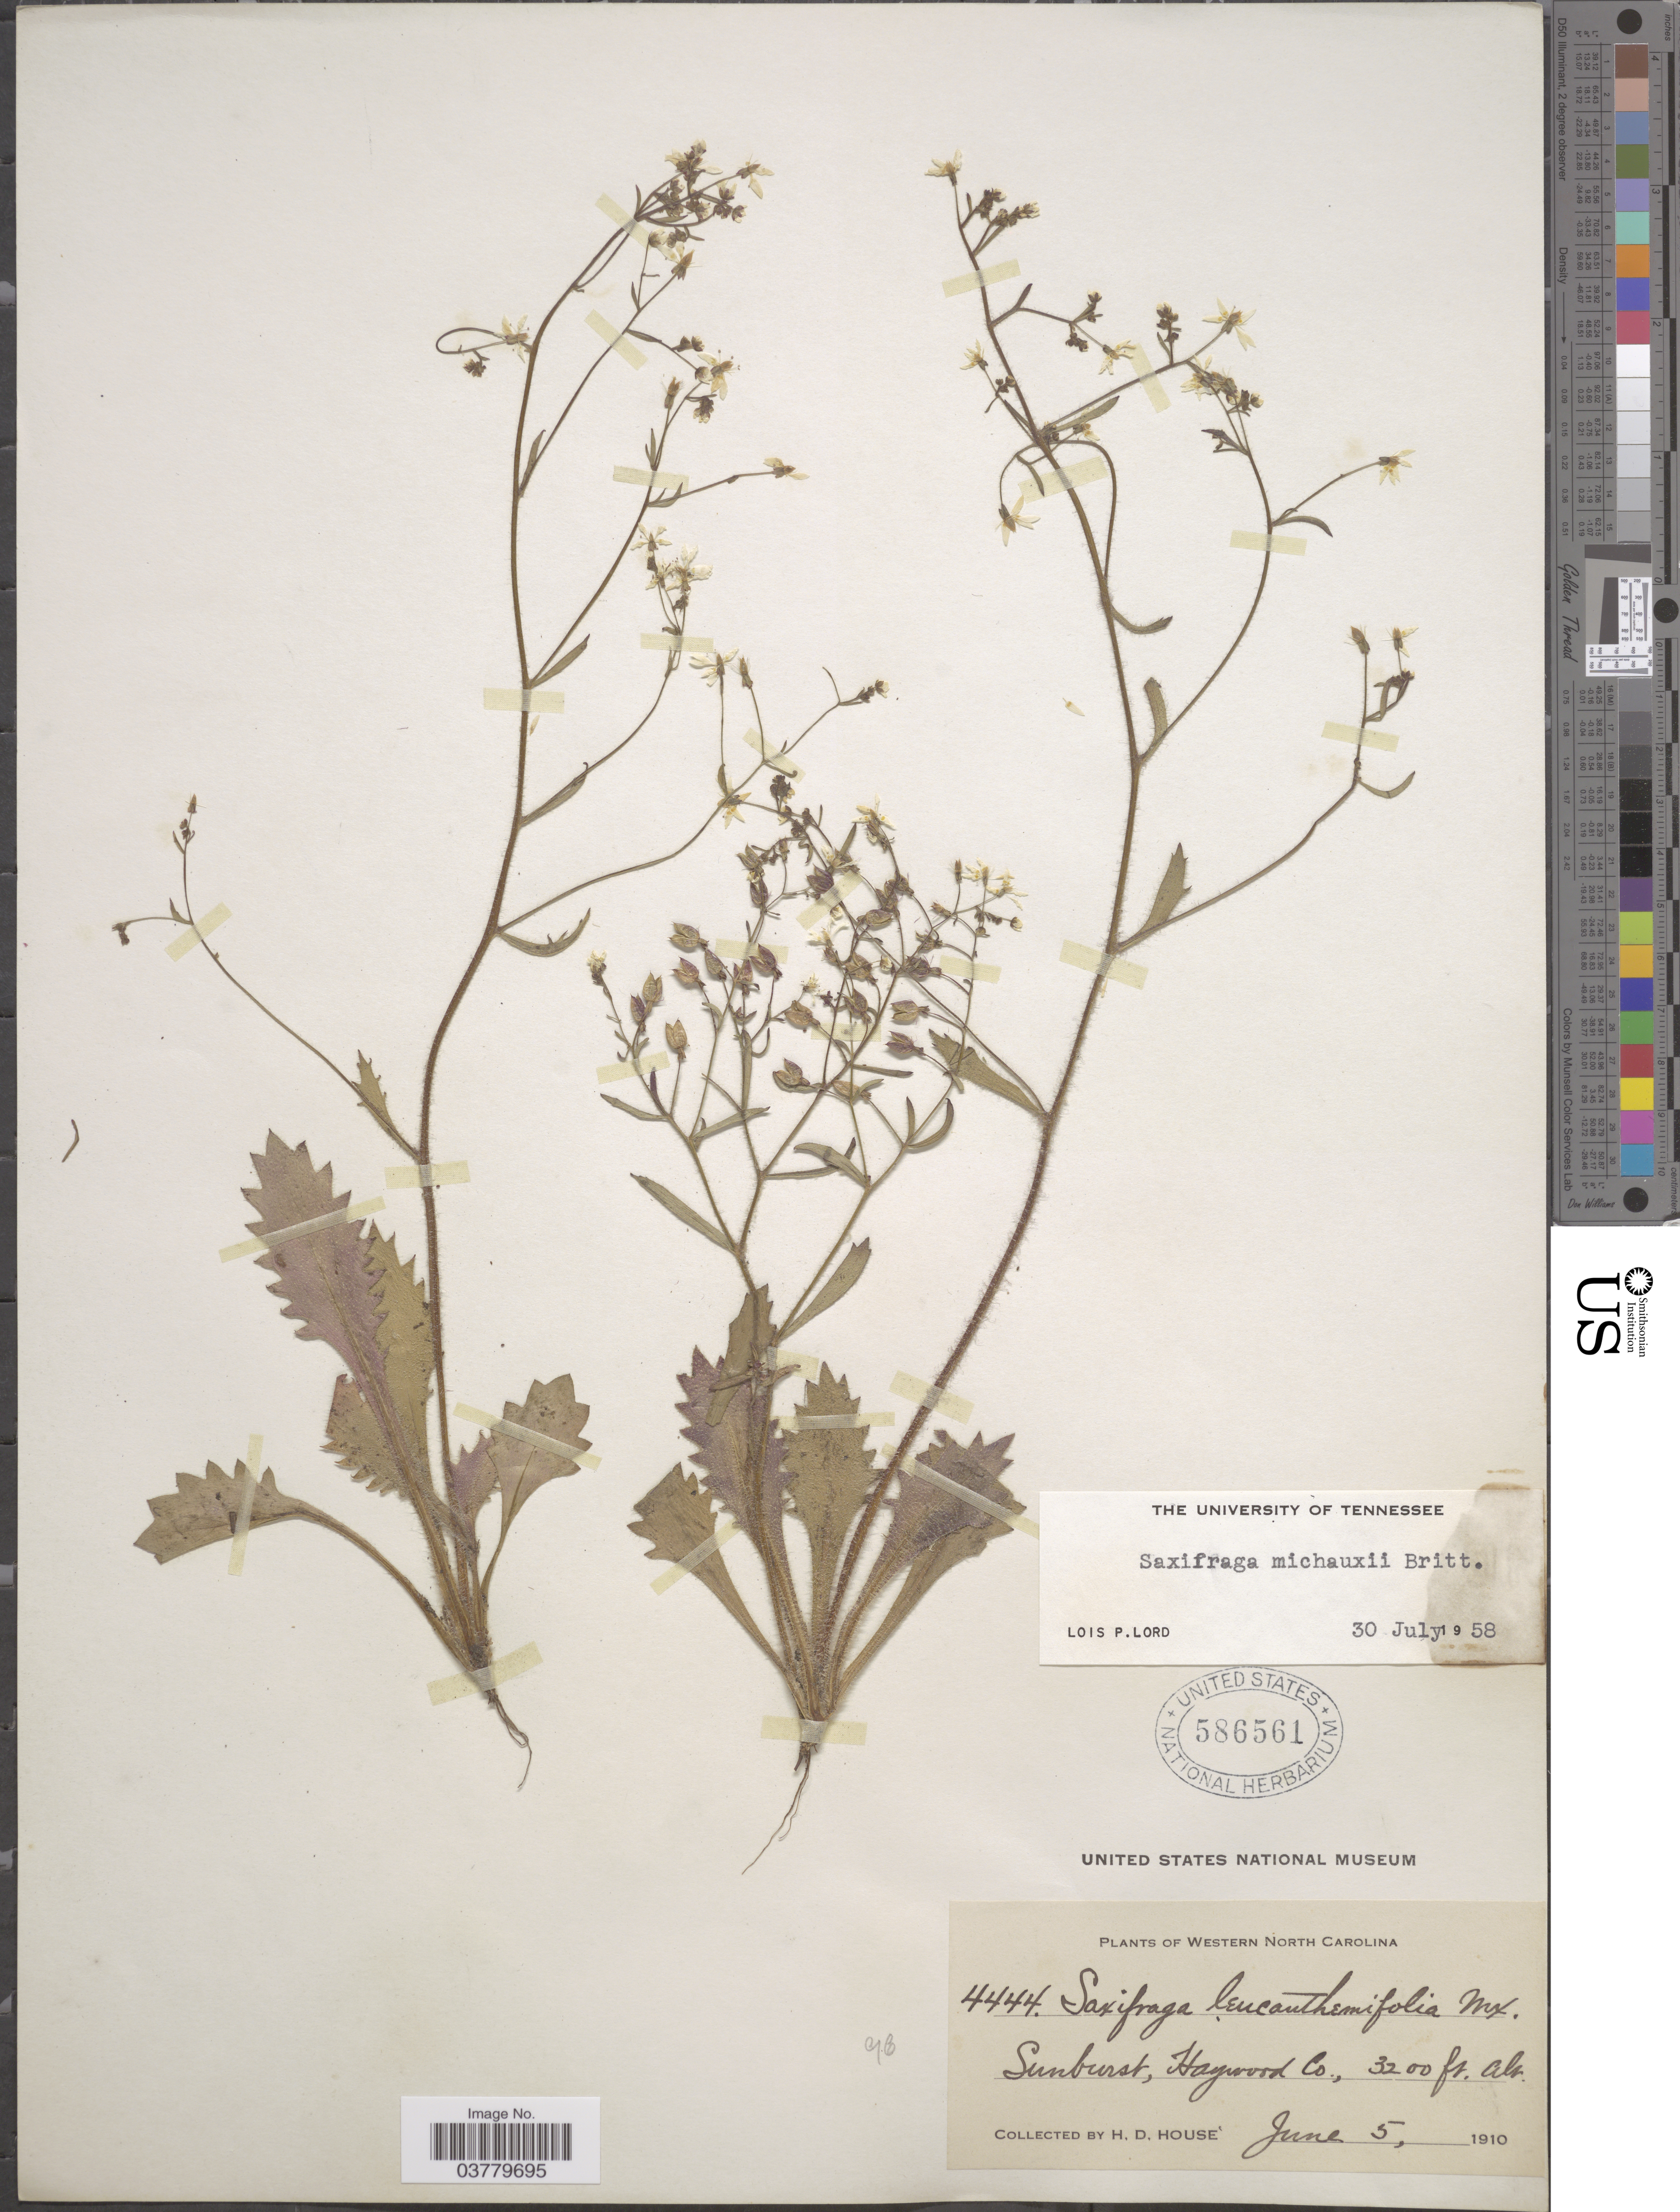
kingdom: Plantae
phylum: Tracheophyta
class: Magnoliopsida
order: Saxifragales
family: Saxifragaceae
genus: Micranthes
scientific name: Micranthes petiolaris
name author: (Raf.) Bush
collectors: H. D. House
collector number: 4444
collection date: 1910-06-05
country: United States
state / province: North Carolina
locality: Western North Carolina. Sunburst, Haywood Co.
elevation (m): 975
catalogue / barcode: US 586561